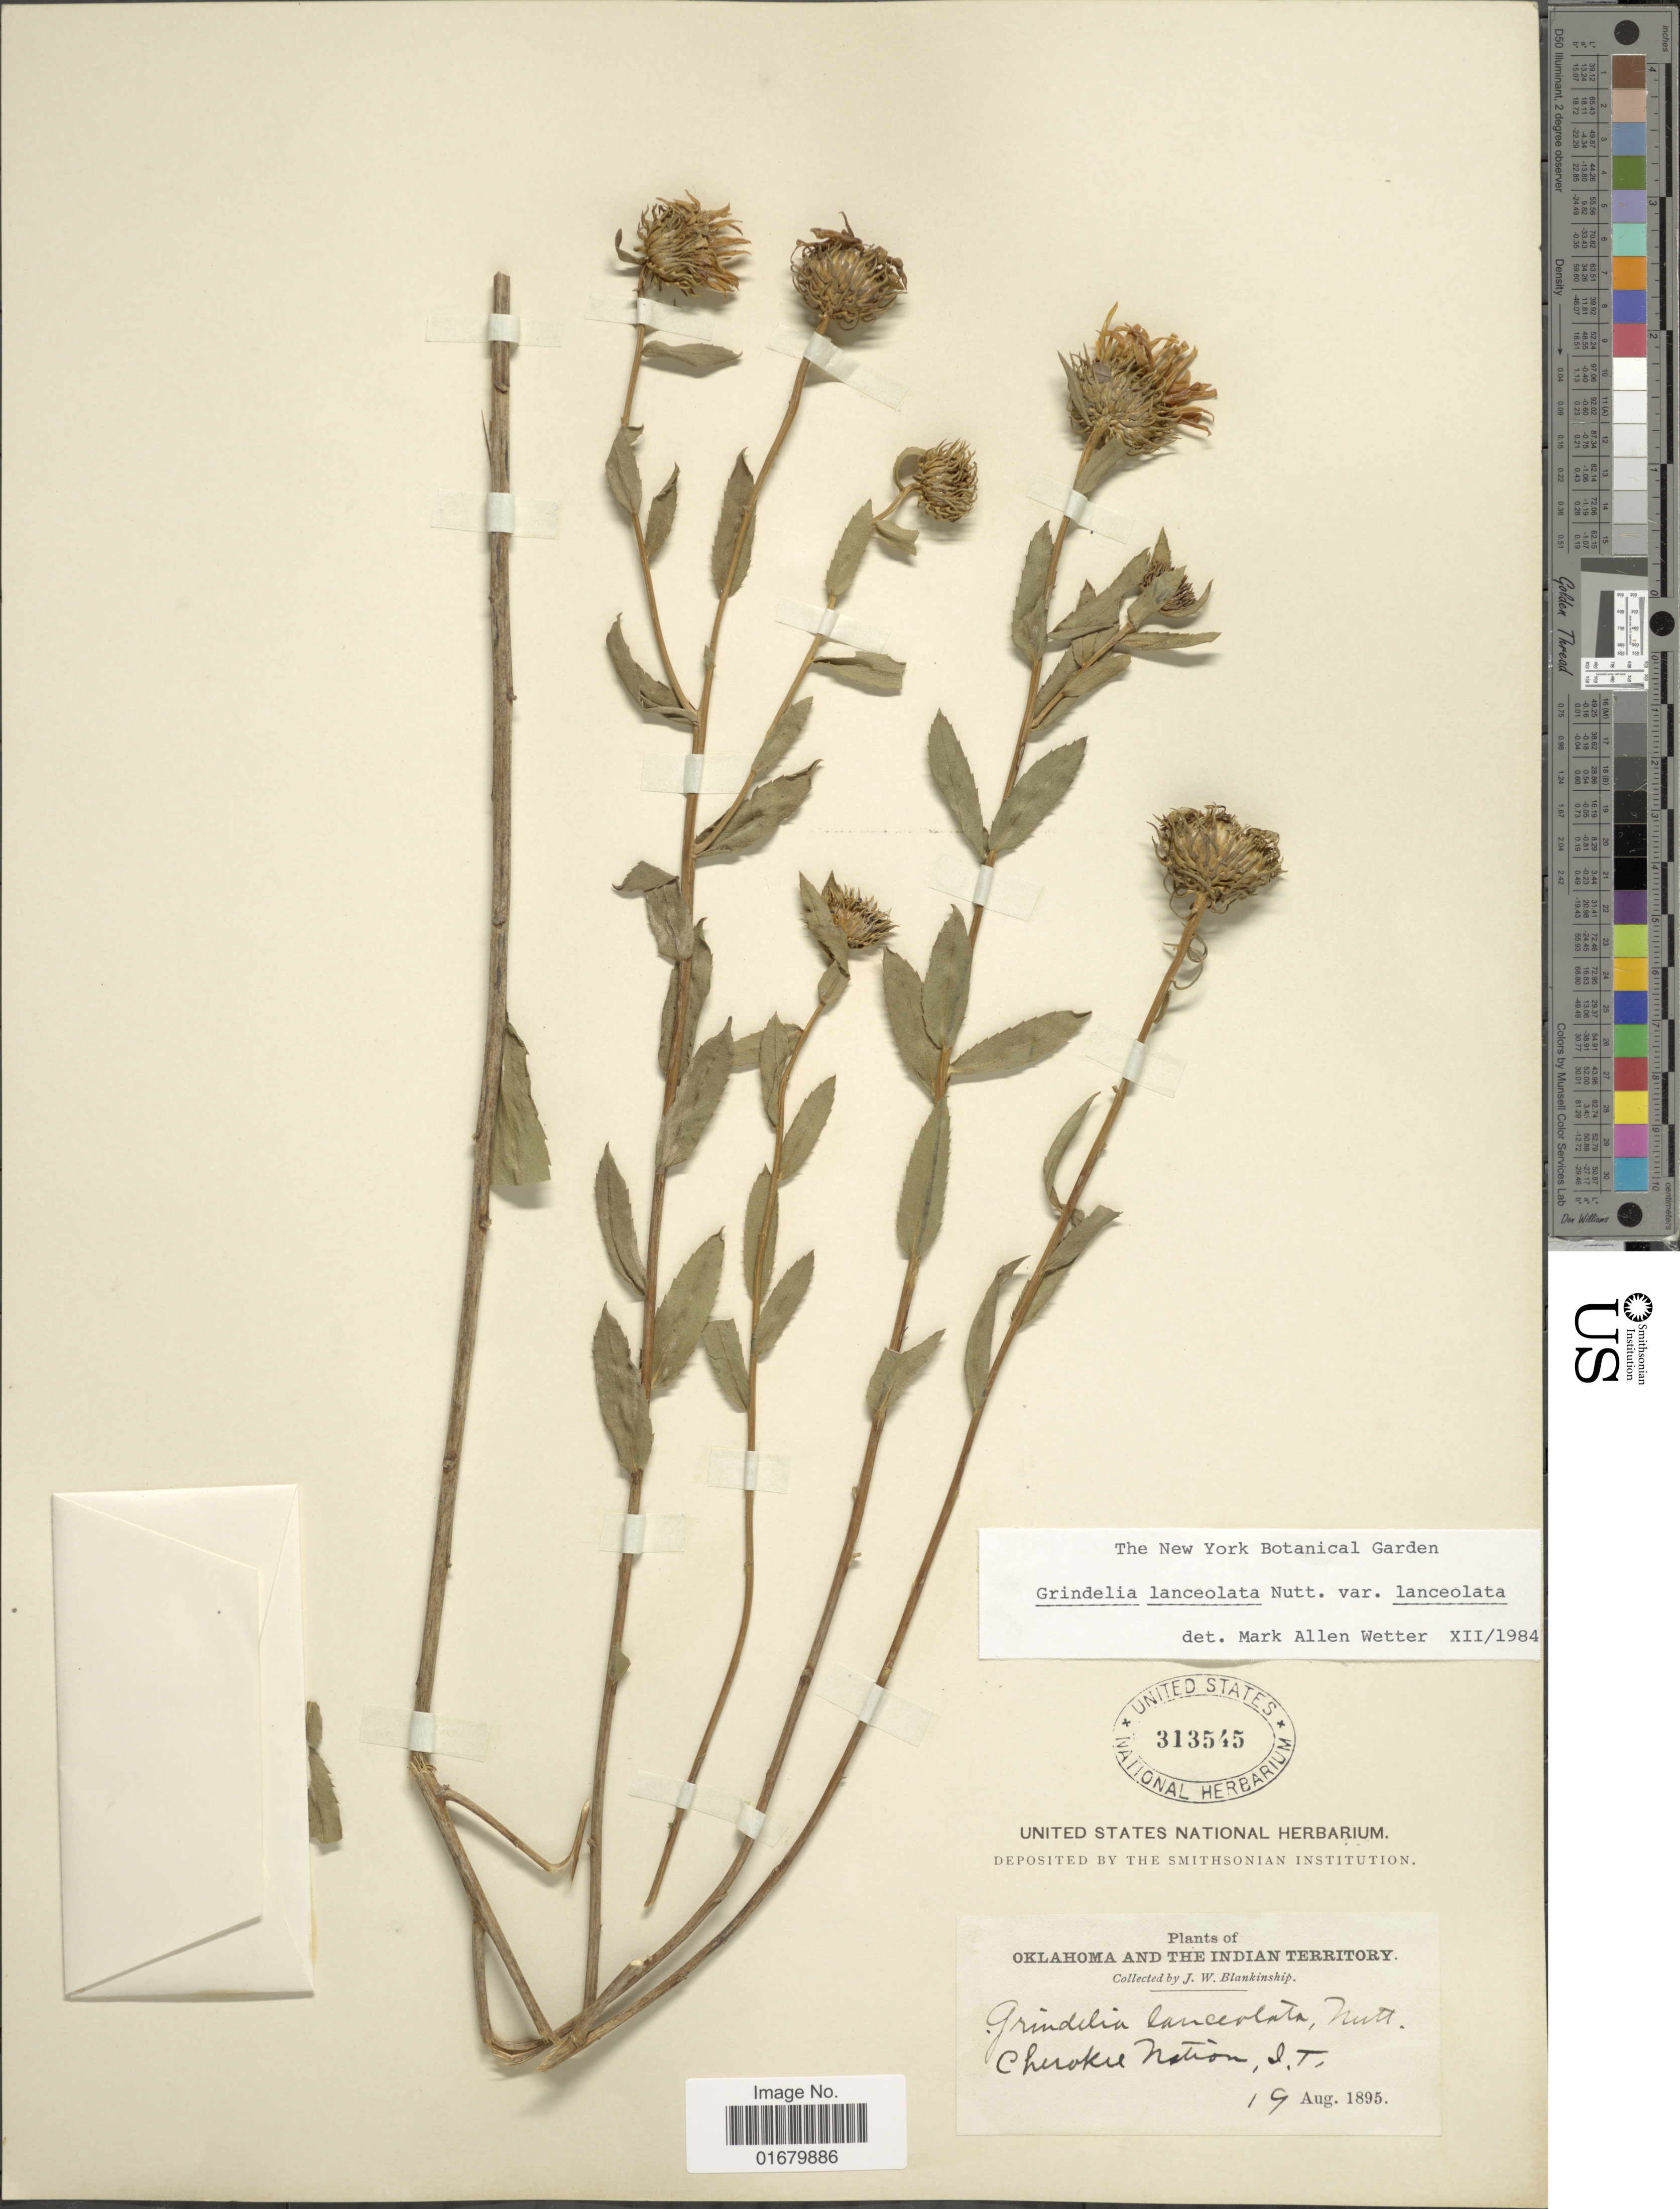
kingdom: Plantae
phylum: Tracheophyta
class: Magnoliopsida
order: Asterales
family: Asteraceae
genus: Grindelia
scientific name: Grindelia lanceolata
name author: Nutt.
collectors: J. W. Blankinship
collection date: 1895-08-19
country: United States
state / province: Oklahoma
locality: Oklahoma and the India Territory, Cherokee Nation, I.T.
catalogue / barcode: US 313545